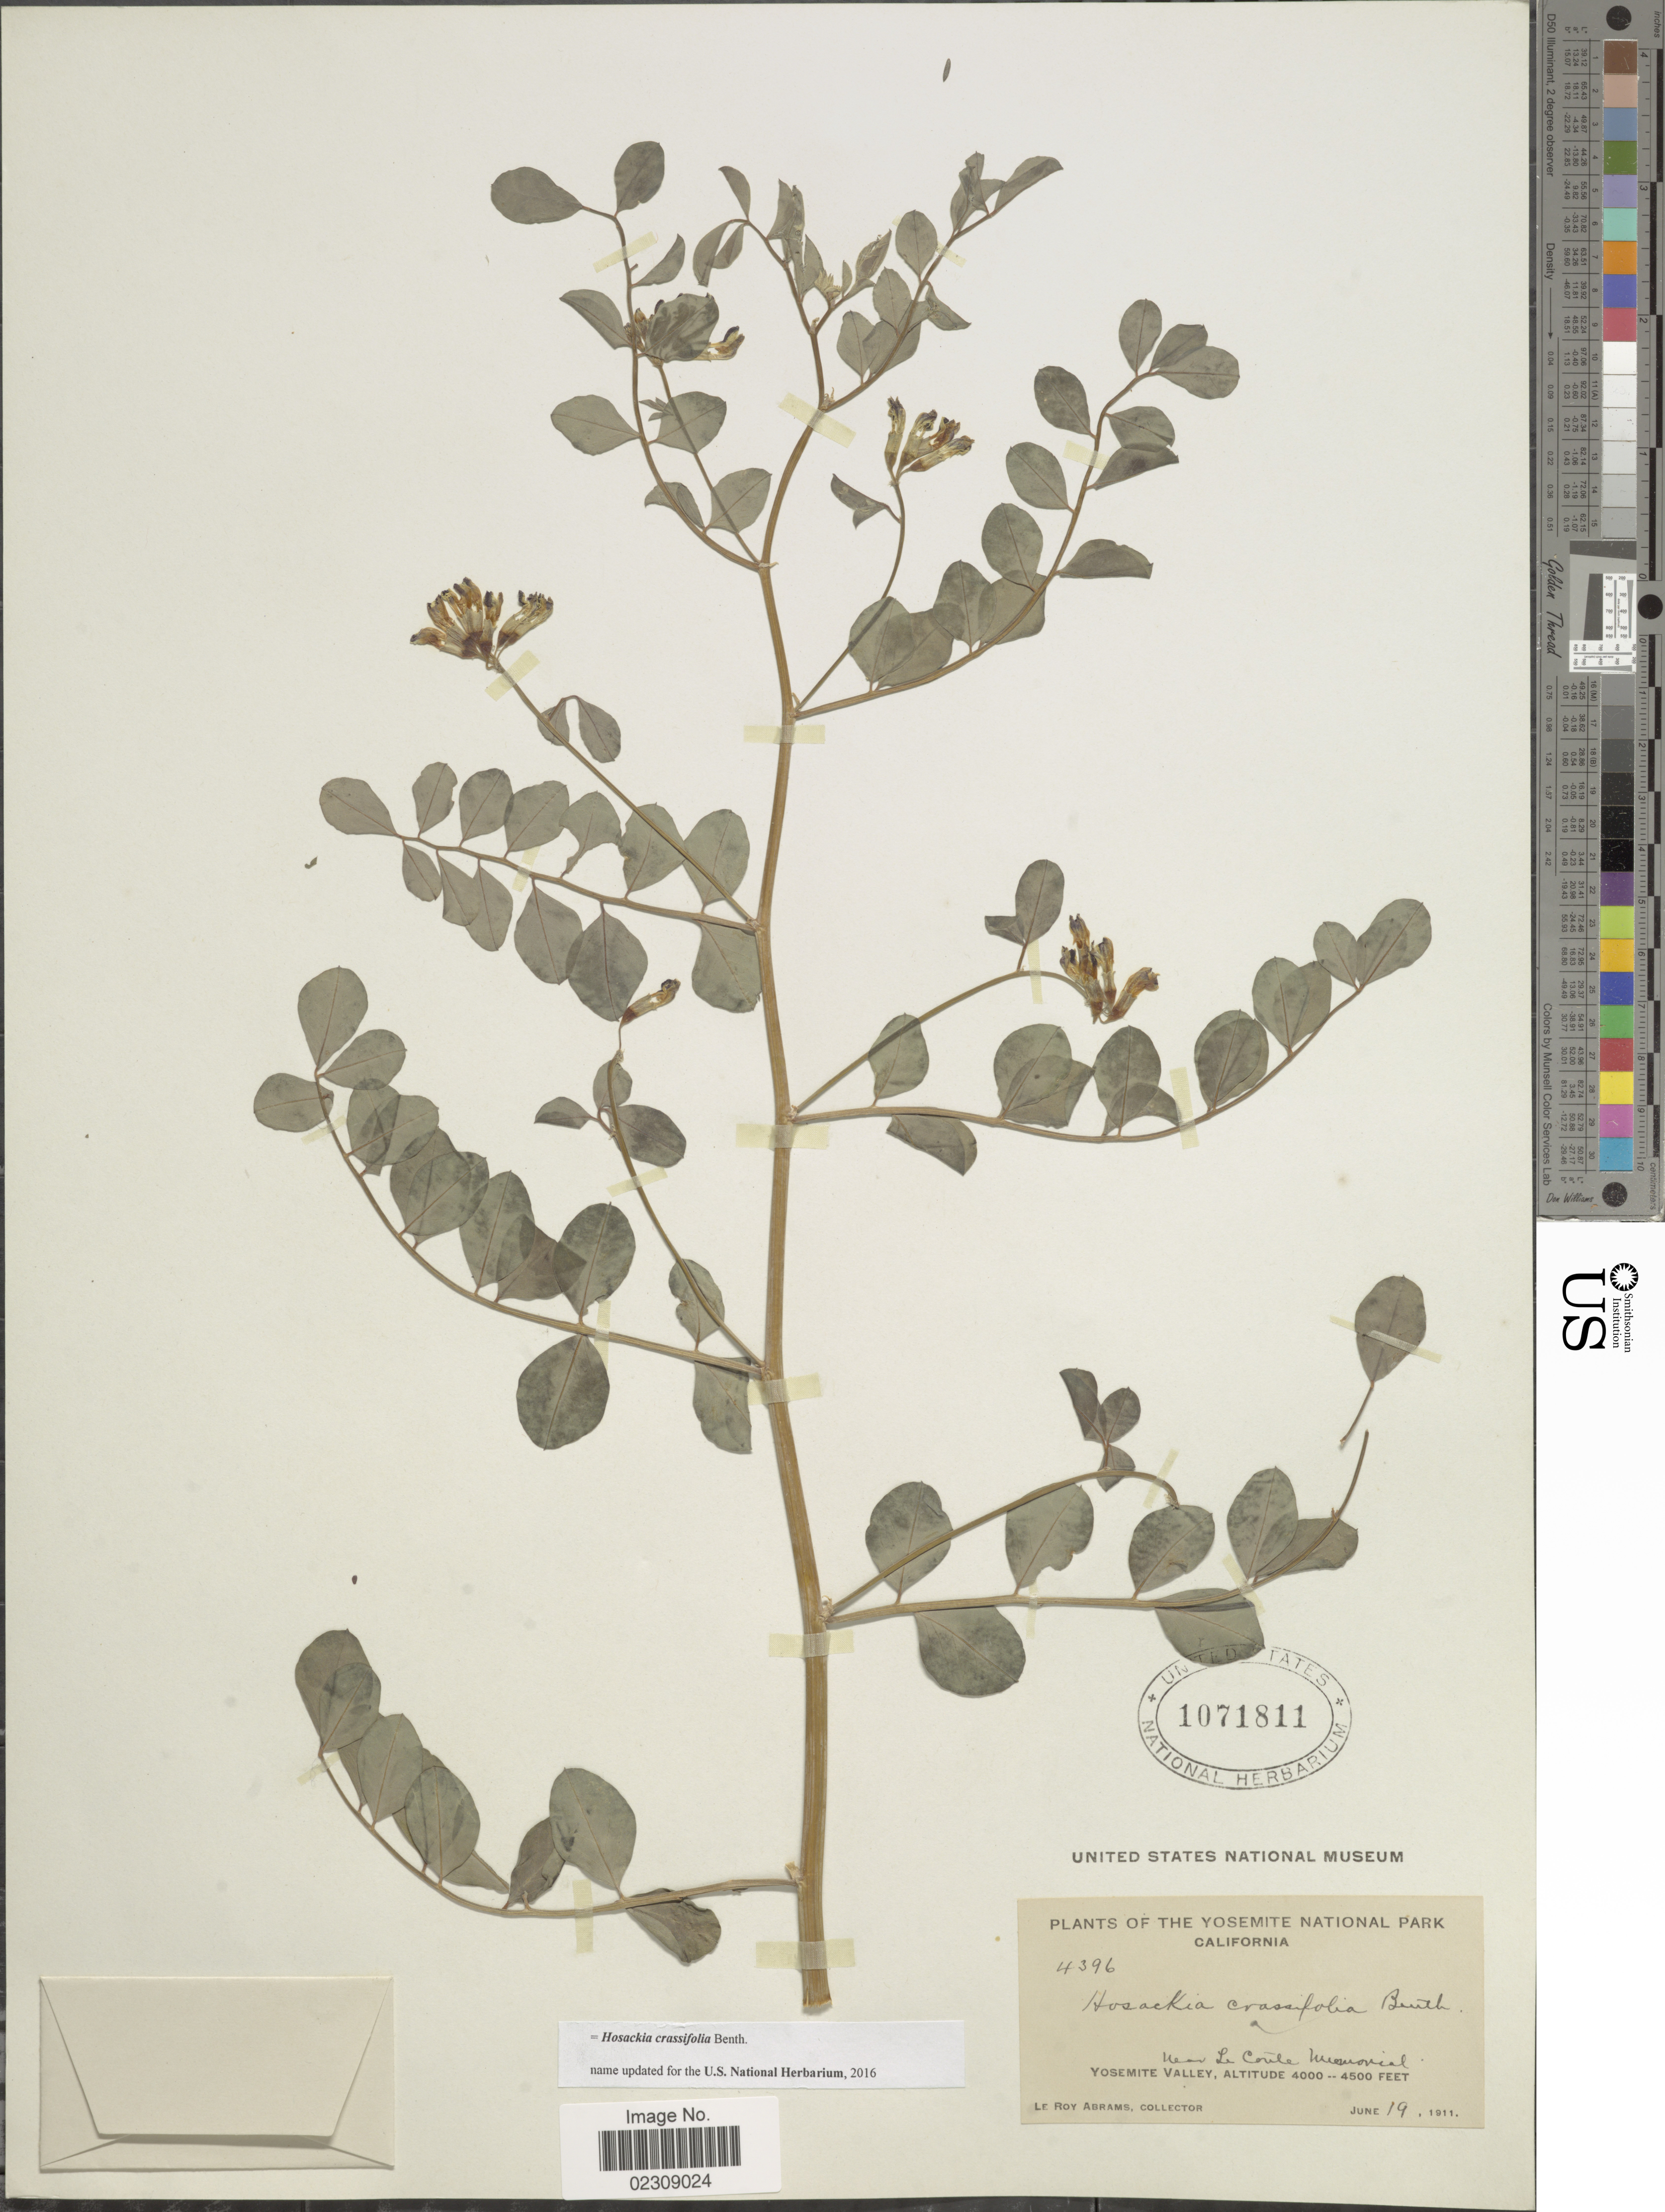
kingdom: Plantae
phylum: Tracheophyta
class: Magnoliopsida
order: Fabales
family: Fabaceae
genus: Hosackia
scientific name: Hosackia crassifolia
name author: Benth.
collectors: L. Abrams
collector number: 4396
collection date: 1911-06-19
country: United States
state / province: California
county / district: Mariposa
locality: Yosemite National Park. Near Le Coute Memorial. Yosemite Valley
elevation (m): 1219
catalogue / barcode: US 1071811